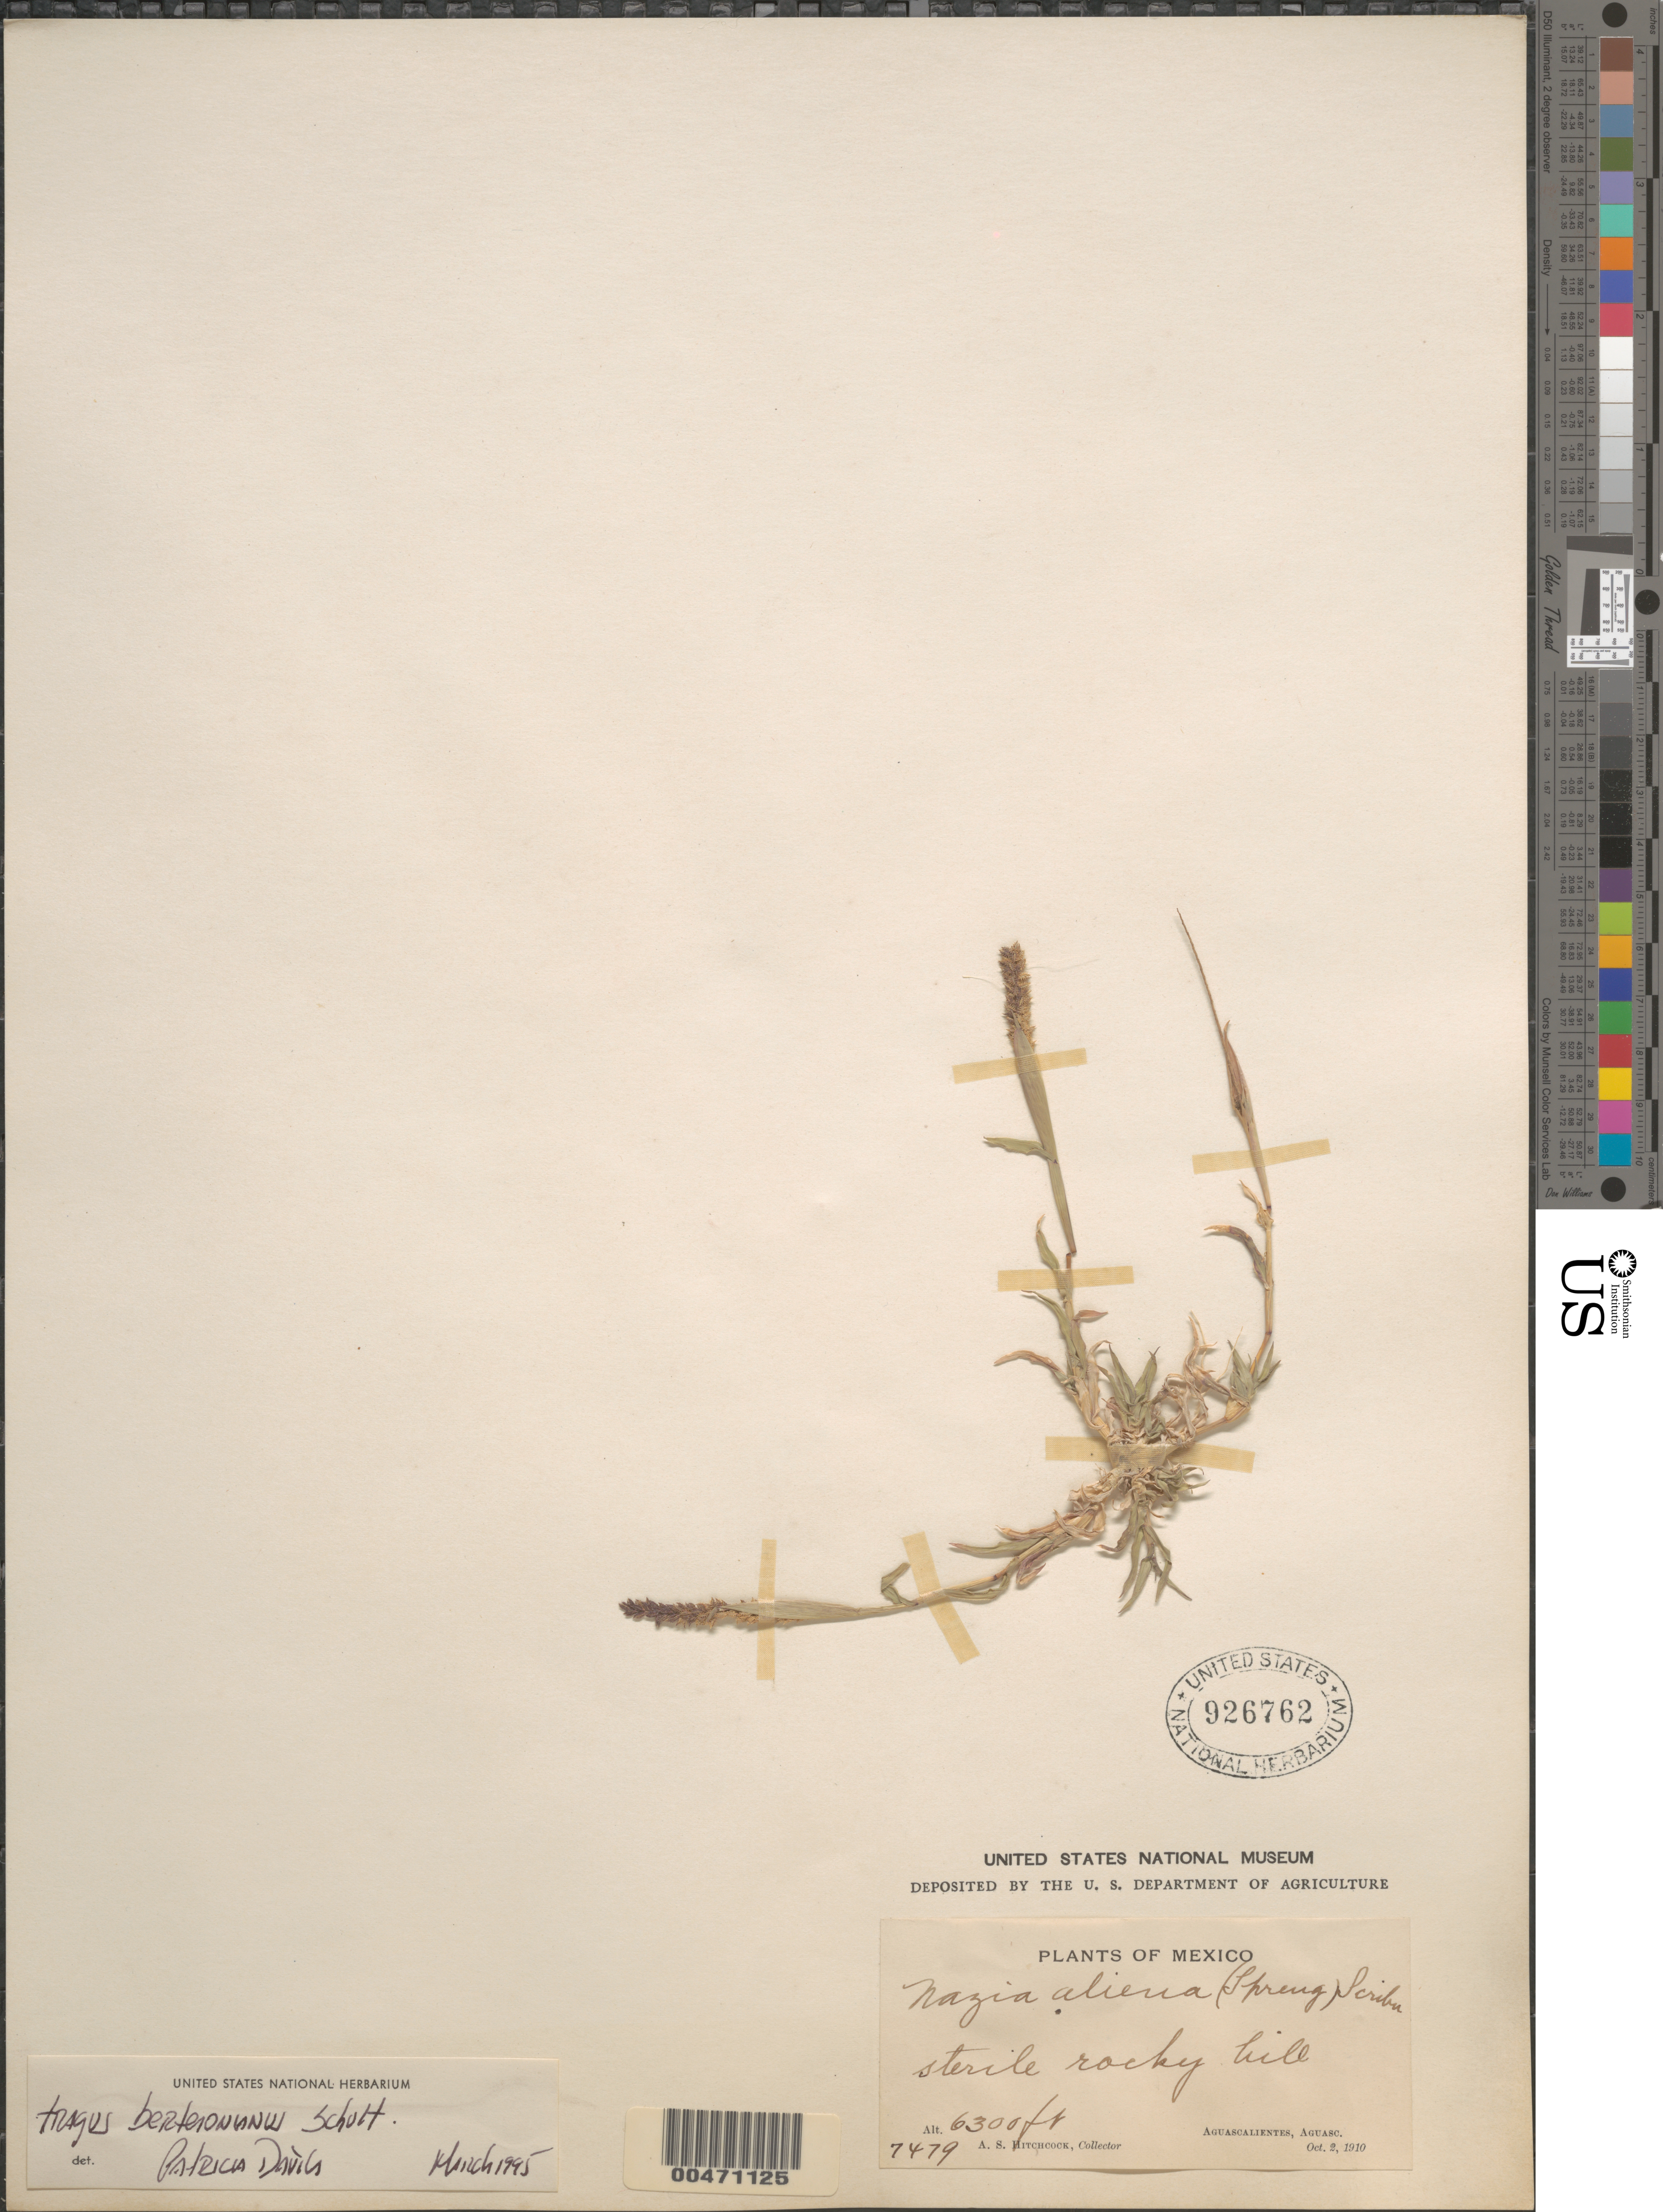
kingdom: Plantae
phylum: Tracheophyta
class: Liliopsida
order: Poales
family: Poaceae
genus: Tragus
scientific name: Tragus berteronianus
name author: Schult.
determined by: Dávila, P. D.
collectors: A. S. Hitchcock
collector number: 7479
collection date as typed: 2 Oct 1910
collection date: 1910-10-02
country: Mexico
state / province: Aguascalientes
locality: Aguascalientes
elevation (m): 1920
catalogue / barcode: US 926762